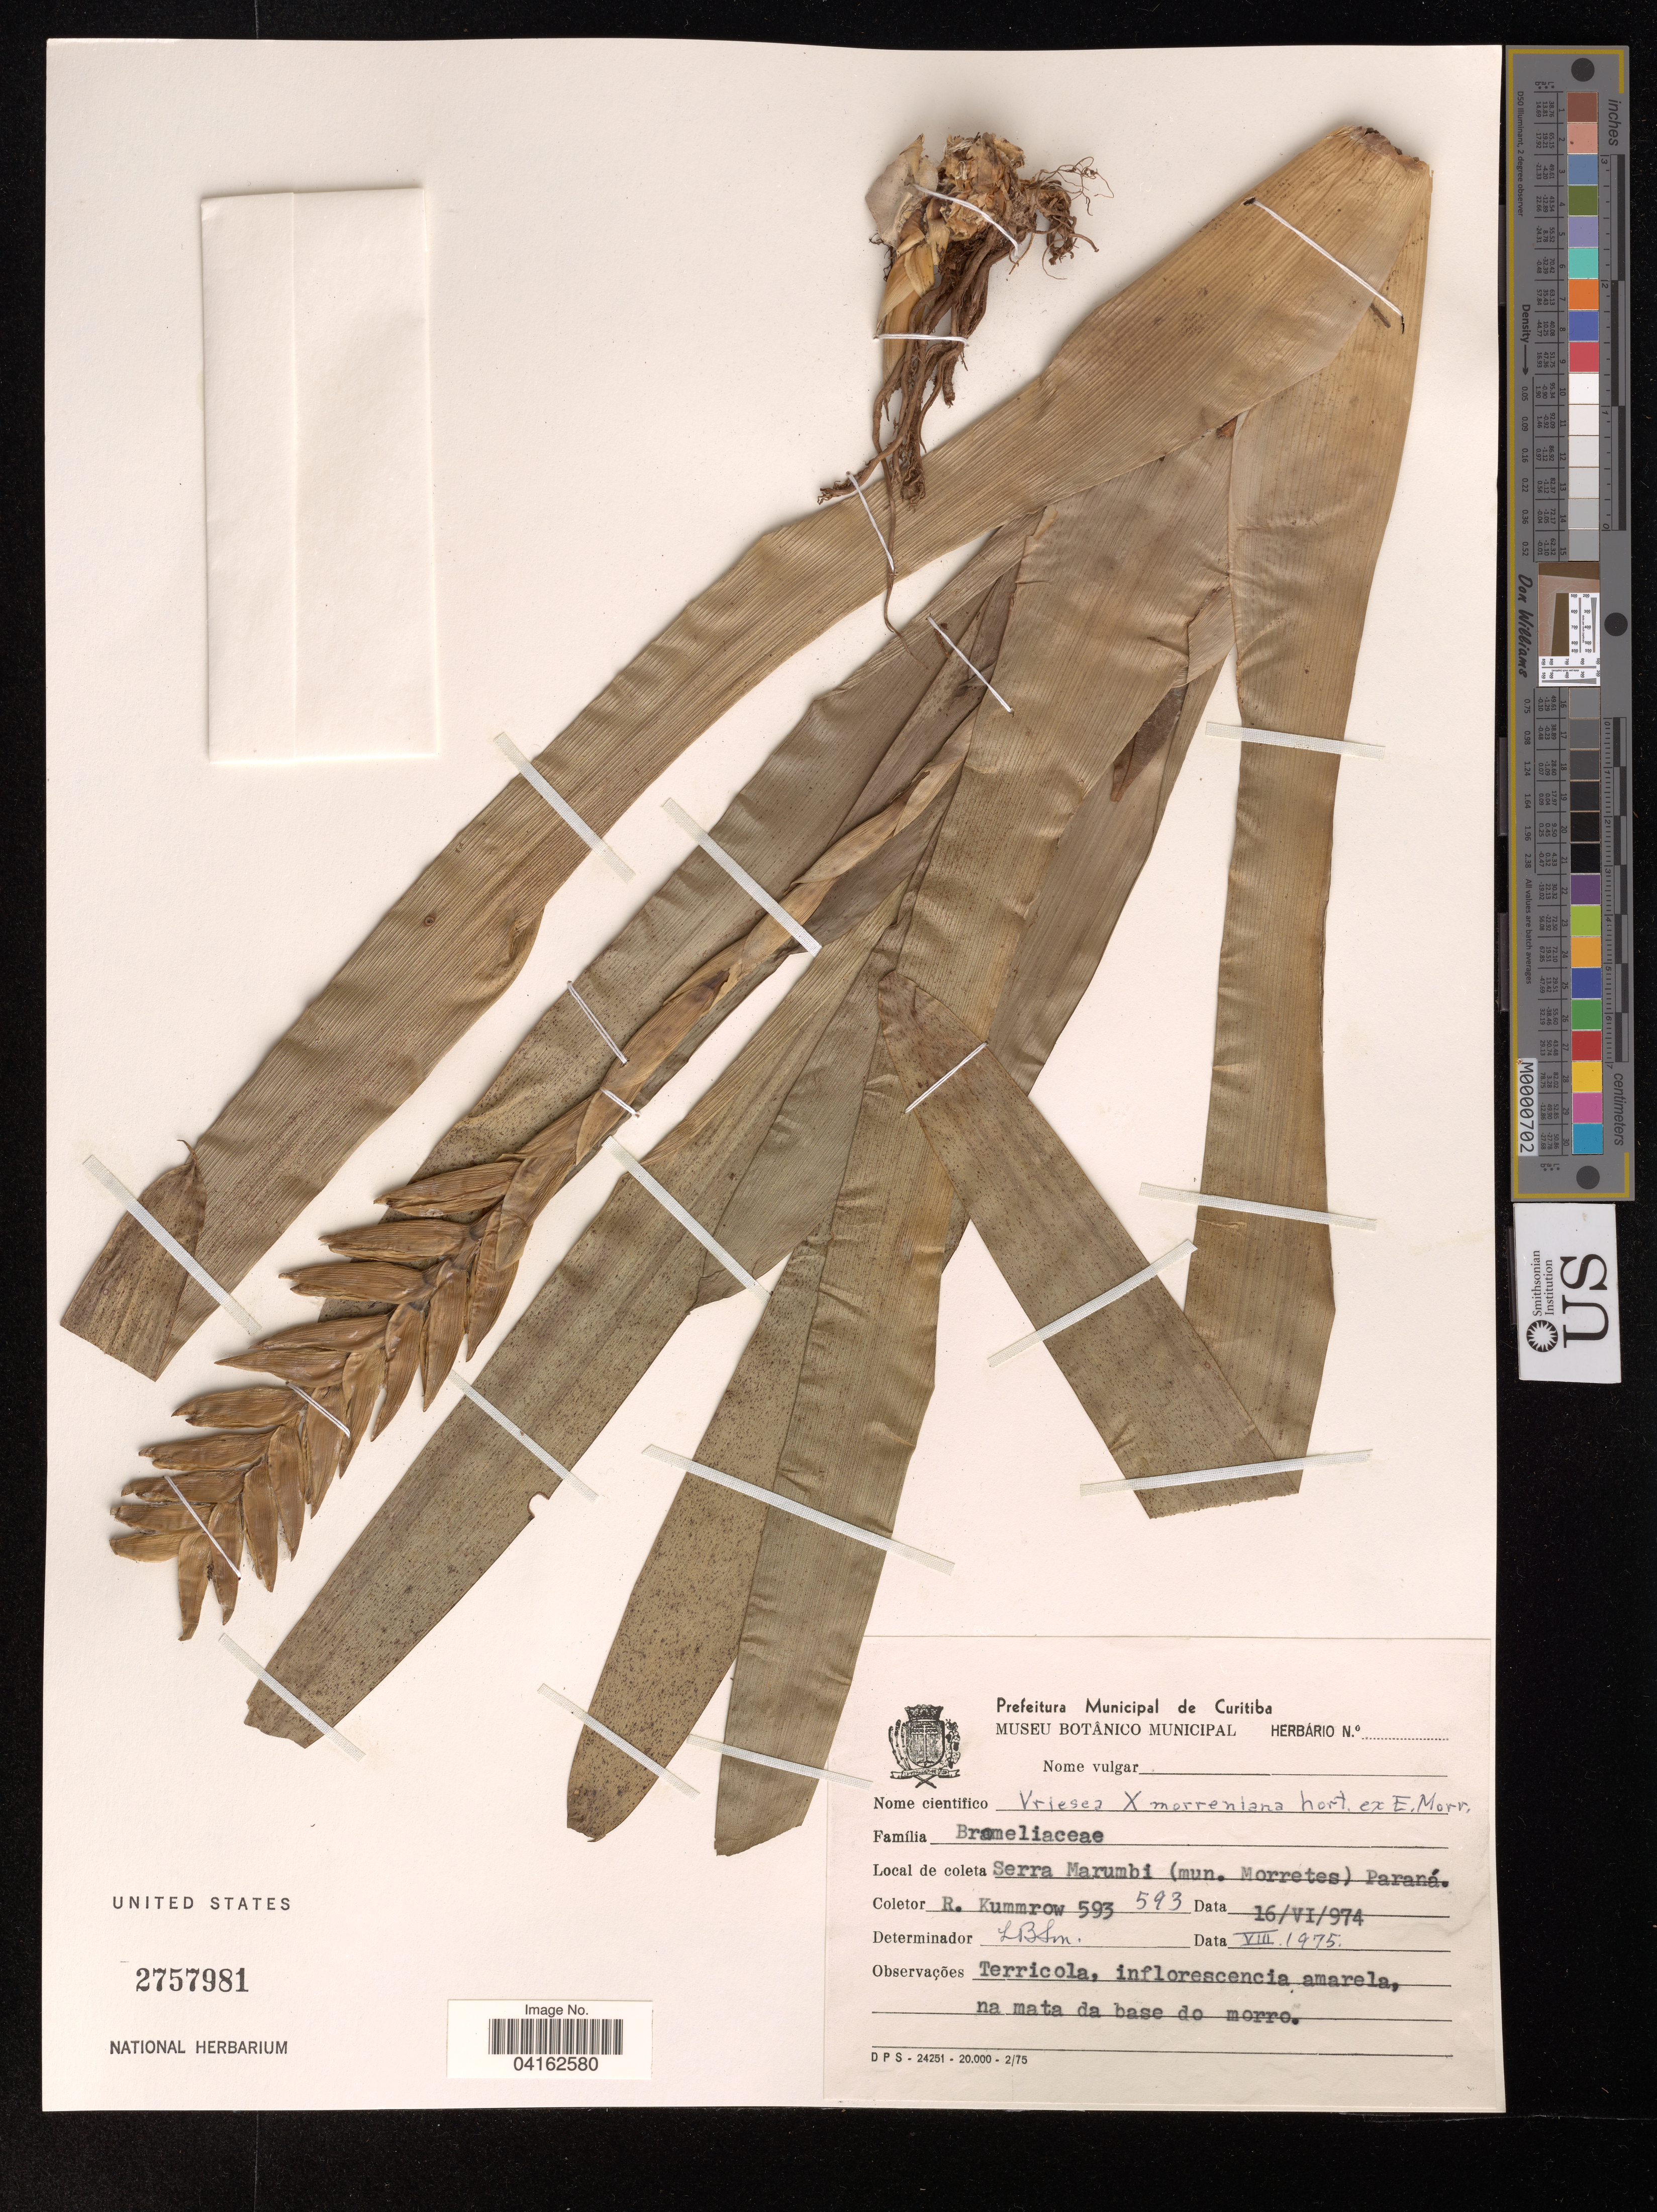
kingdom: Plantae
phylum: Tracheophyta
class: Liliopsida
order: Poales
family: Bromeliaceae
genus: Vriesea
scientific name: Vriesea x morreniana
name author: É. Morren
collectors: R. Kummrow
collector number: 593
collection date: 1974-06-16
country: Brazil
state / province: Paraná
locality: Serra Marumbi (mun. Morretes).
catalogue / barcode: US 2757981